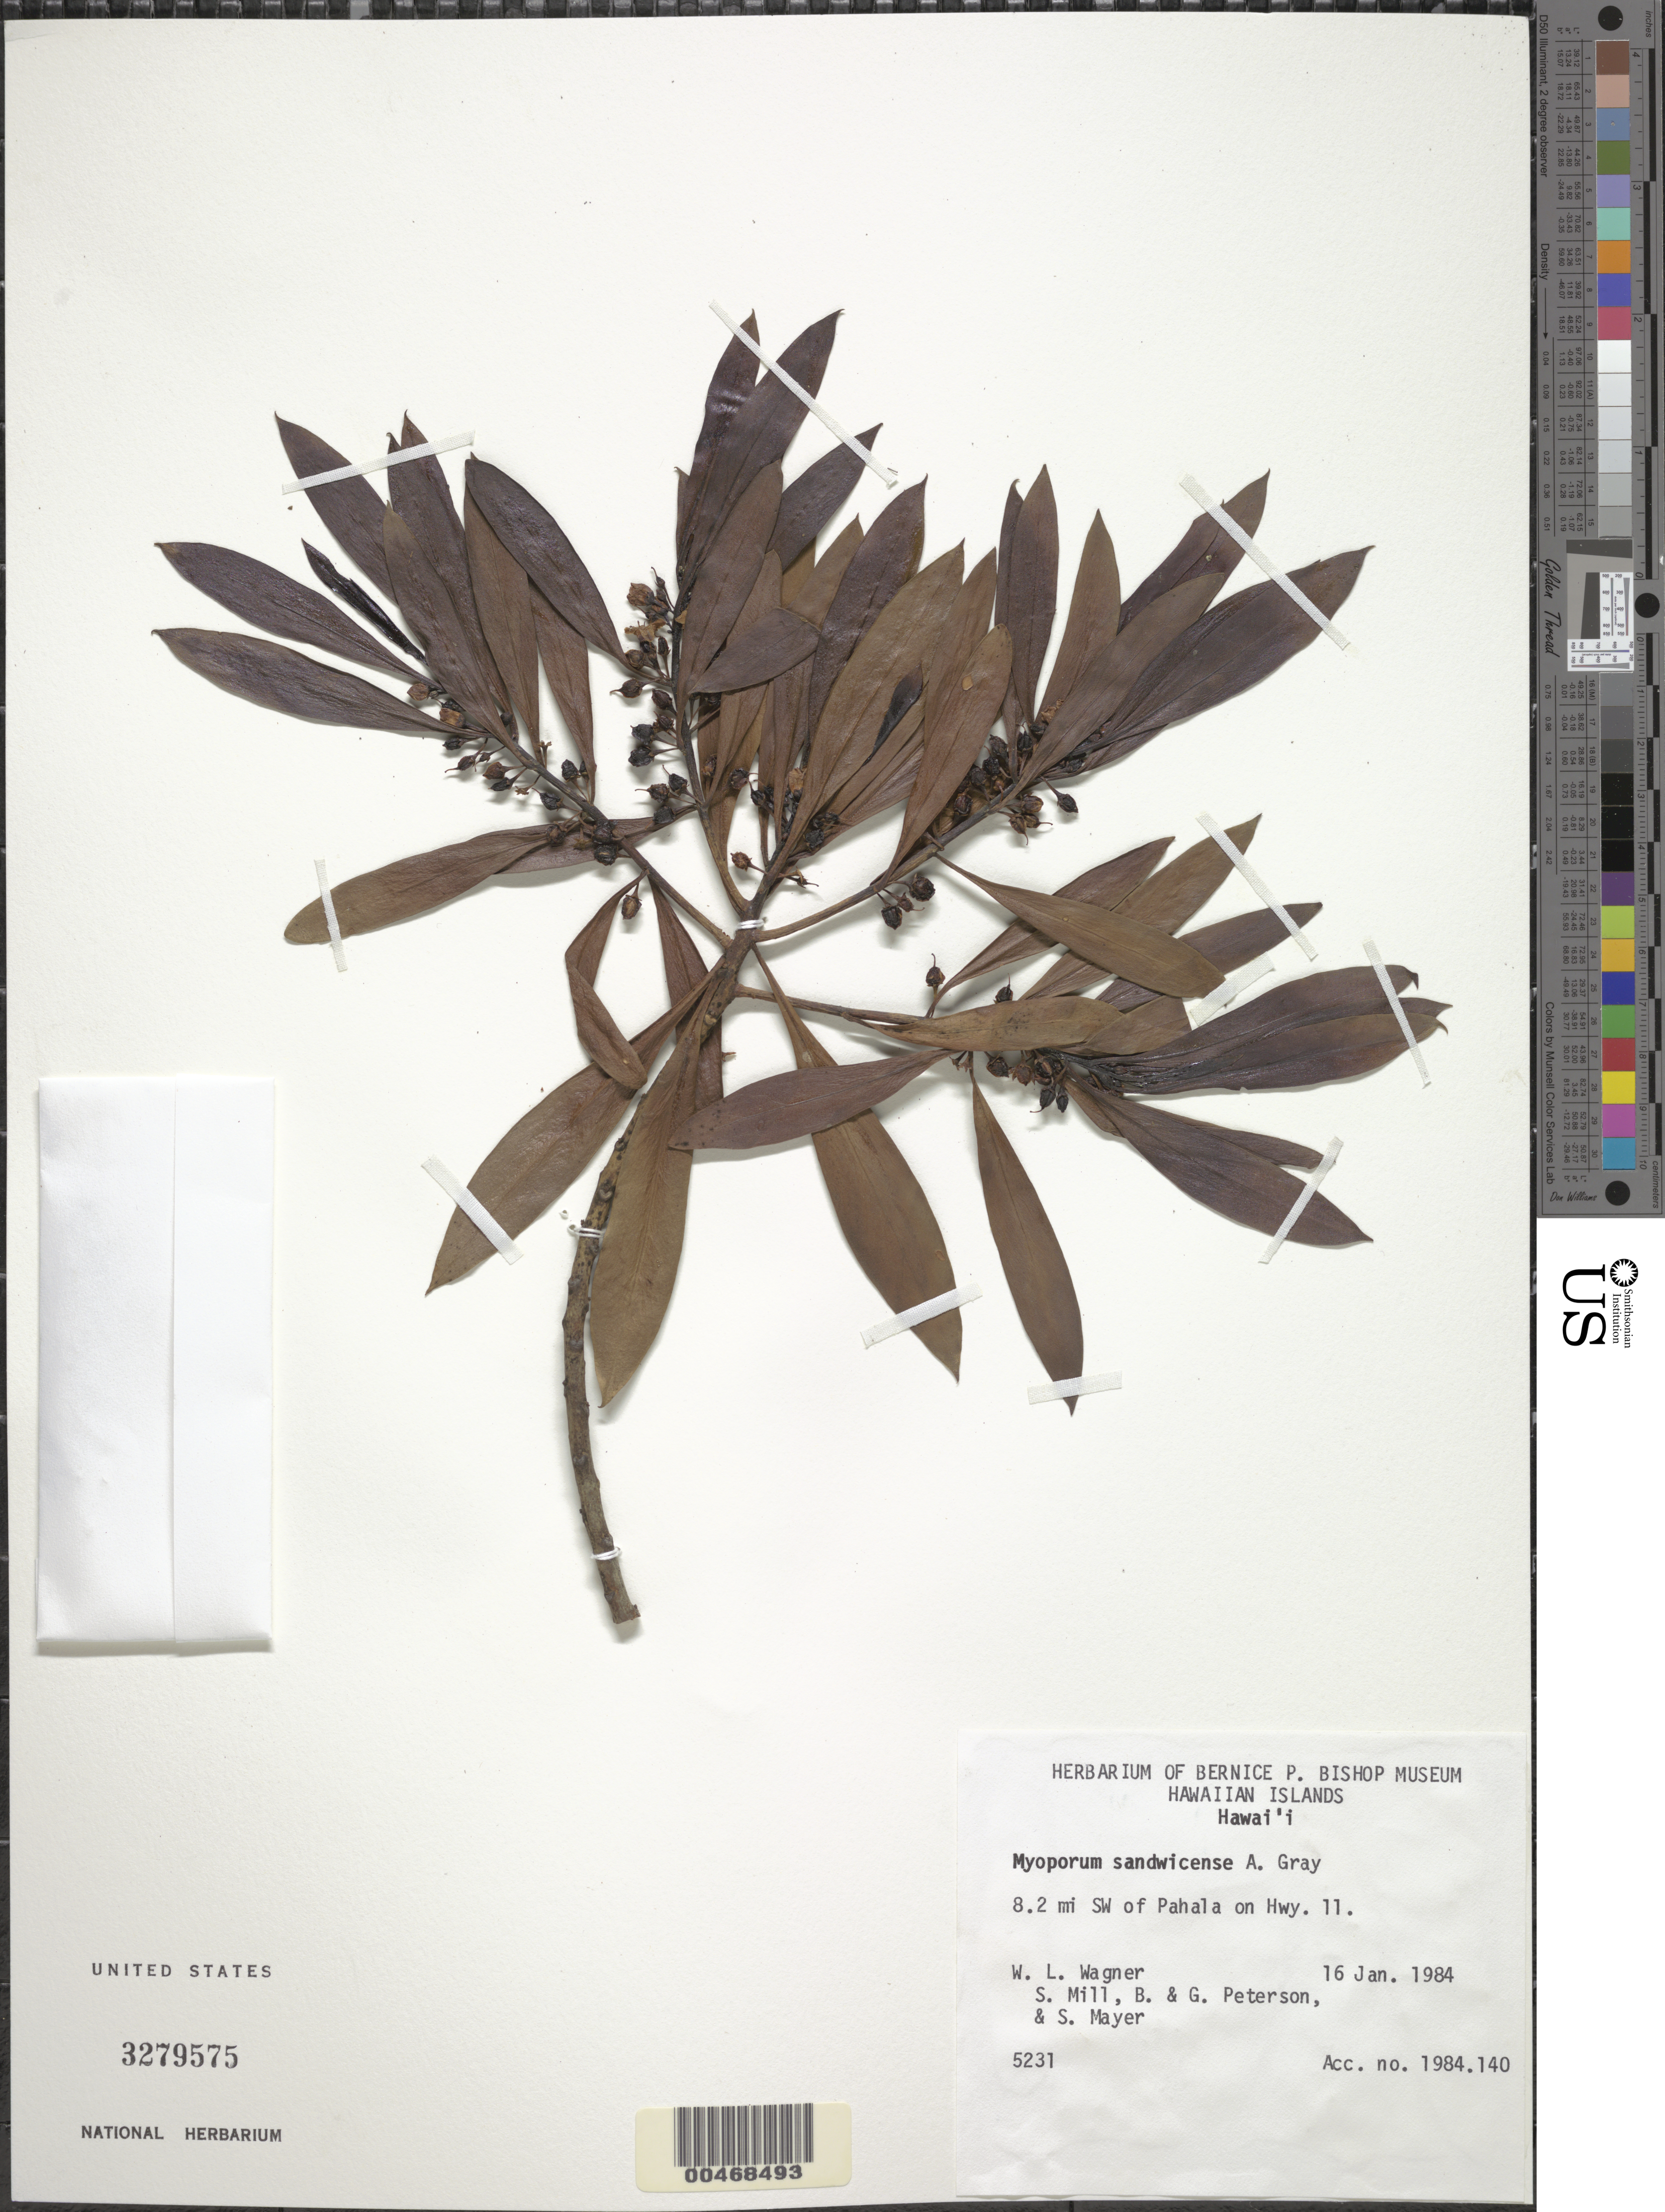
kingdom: Plantae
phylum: Tracheophyta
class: Magnoliopsida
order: Lamiales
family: Scrophulariaceae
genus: Myoporum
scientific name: Myoporum sandwicense subsp. sandwicense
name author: A. Gray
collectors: W. L. Wagner, S. W. Miller, B. Peterson, G. Peterson & S. Mayer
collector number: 5231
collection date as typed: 16 Jan 1984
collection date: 1984-01-16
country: United States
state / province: Hawaii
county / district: Hawaii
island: Hawaii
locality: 8.2 mi SW of Pahala on Hwy. 11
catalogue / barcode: US 3279575